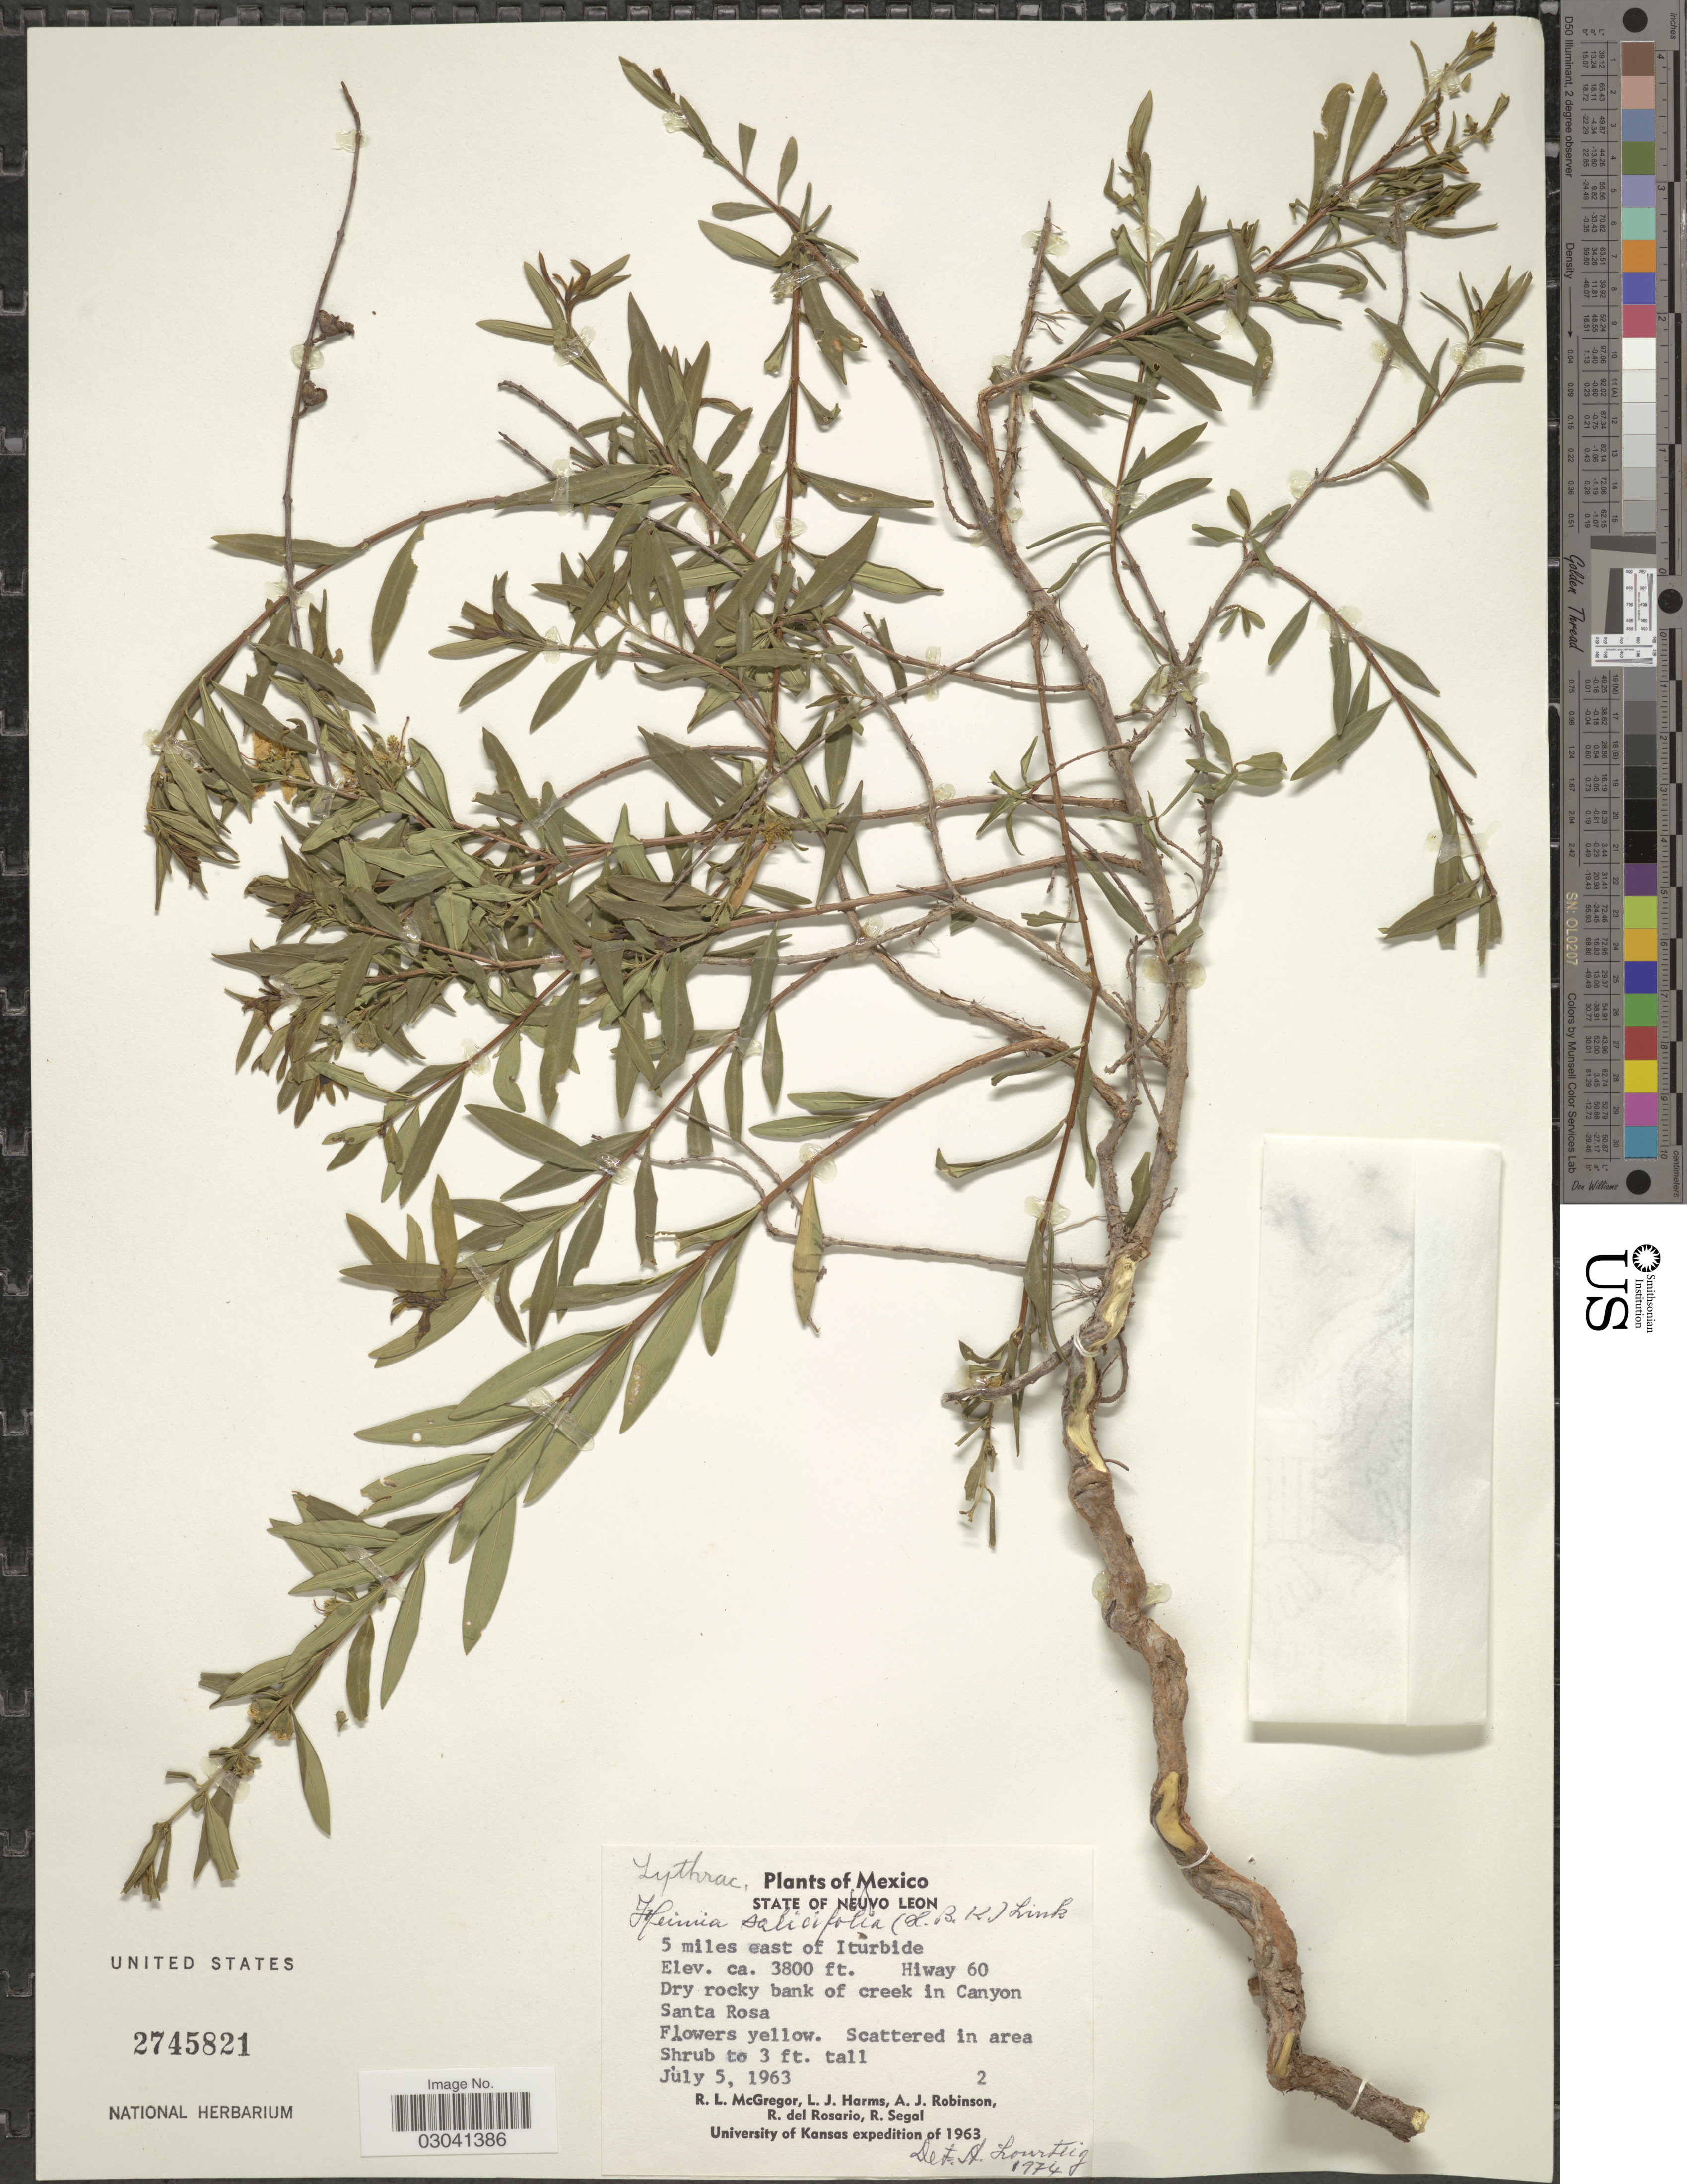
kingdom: Plantae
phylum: Tracheophyta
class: Magnoliopsida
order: Myrtales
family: Lythraceae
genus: Heimia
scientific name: Heimia salicifolia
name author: Link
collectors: R. McGregor, L. Harms, A. J. Robinson, R. del Rosario & R. Segal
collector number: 2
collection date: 1963-07-05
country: Mexico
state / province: Nuevo León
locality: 5 miles east of Iturbide, Hiway 60, Dry rocky bank of creek in canyon Santa Rosa.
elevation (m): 1158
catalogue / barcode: US 2745821